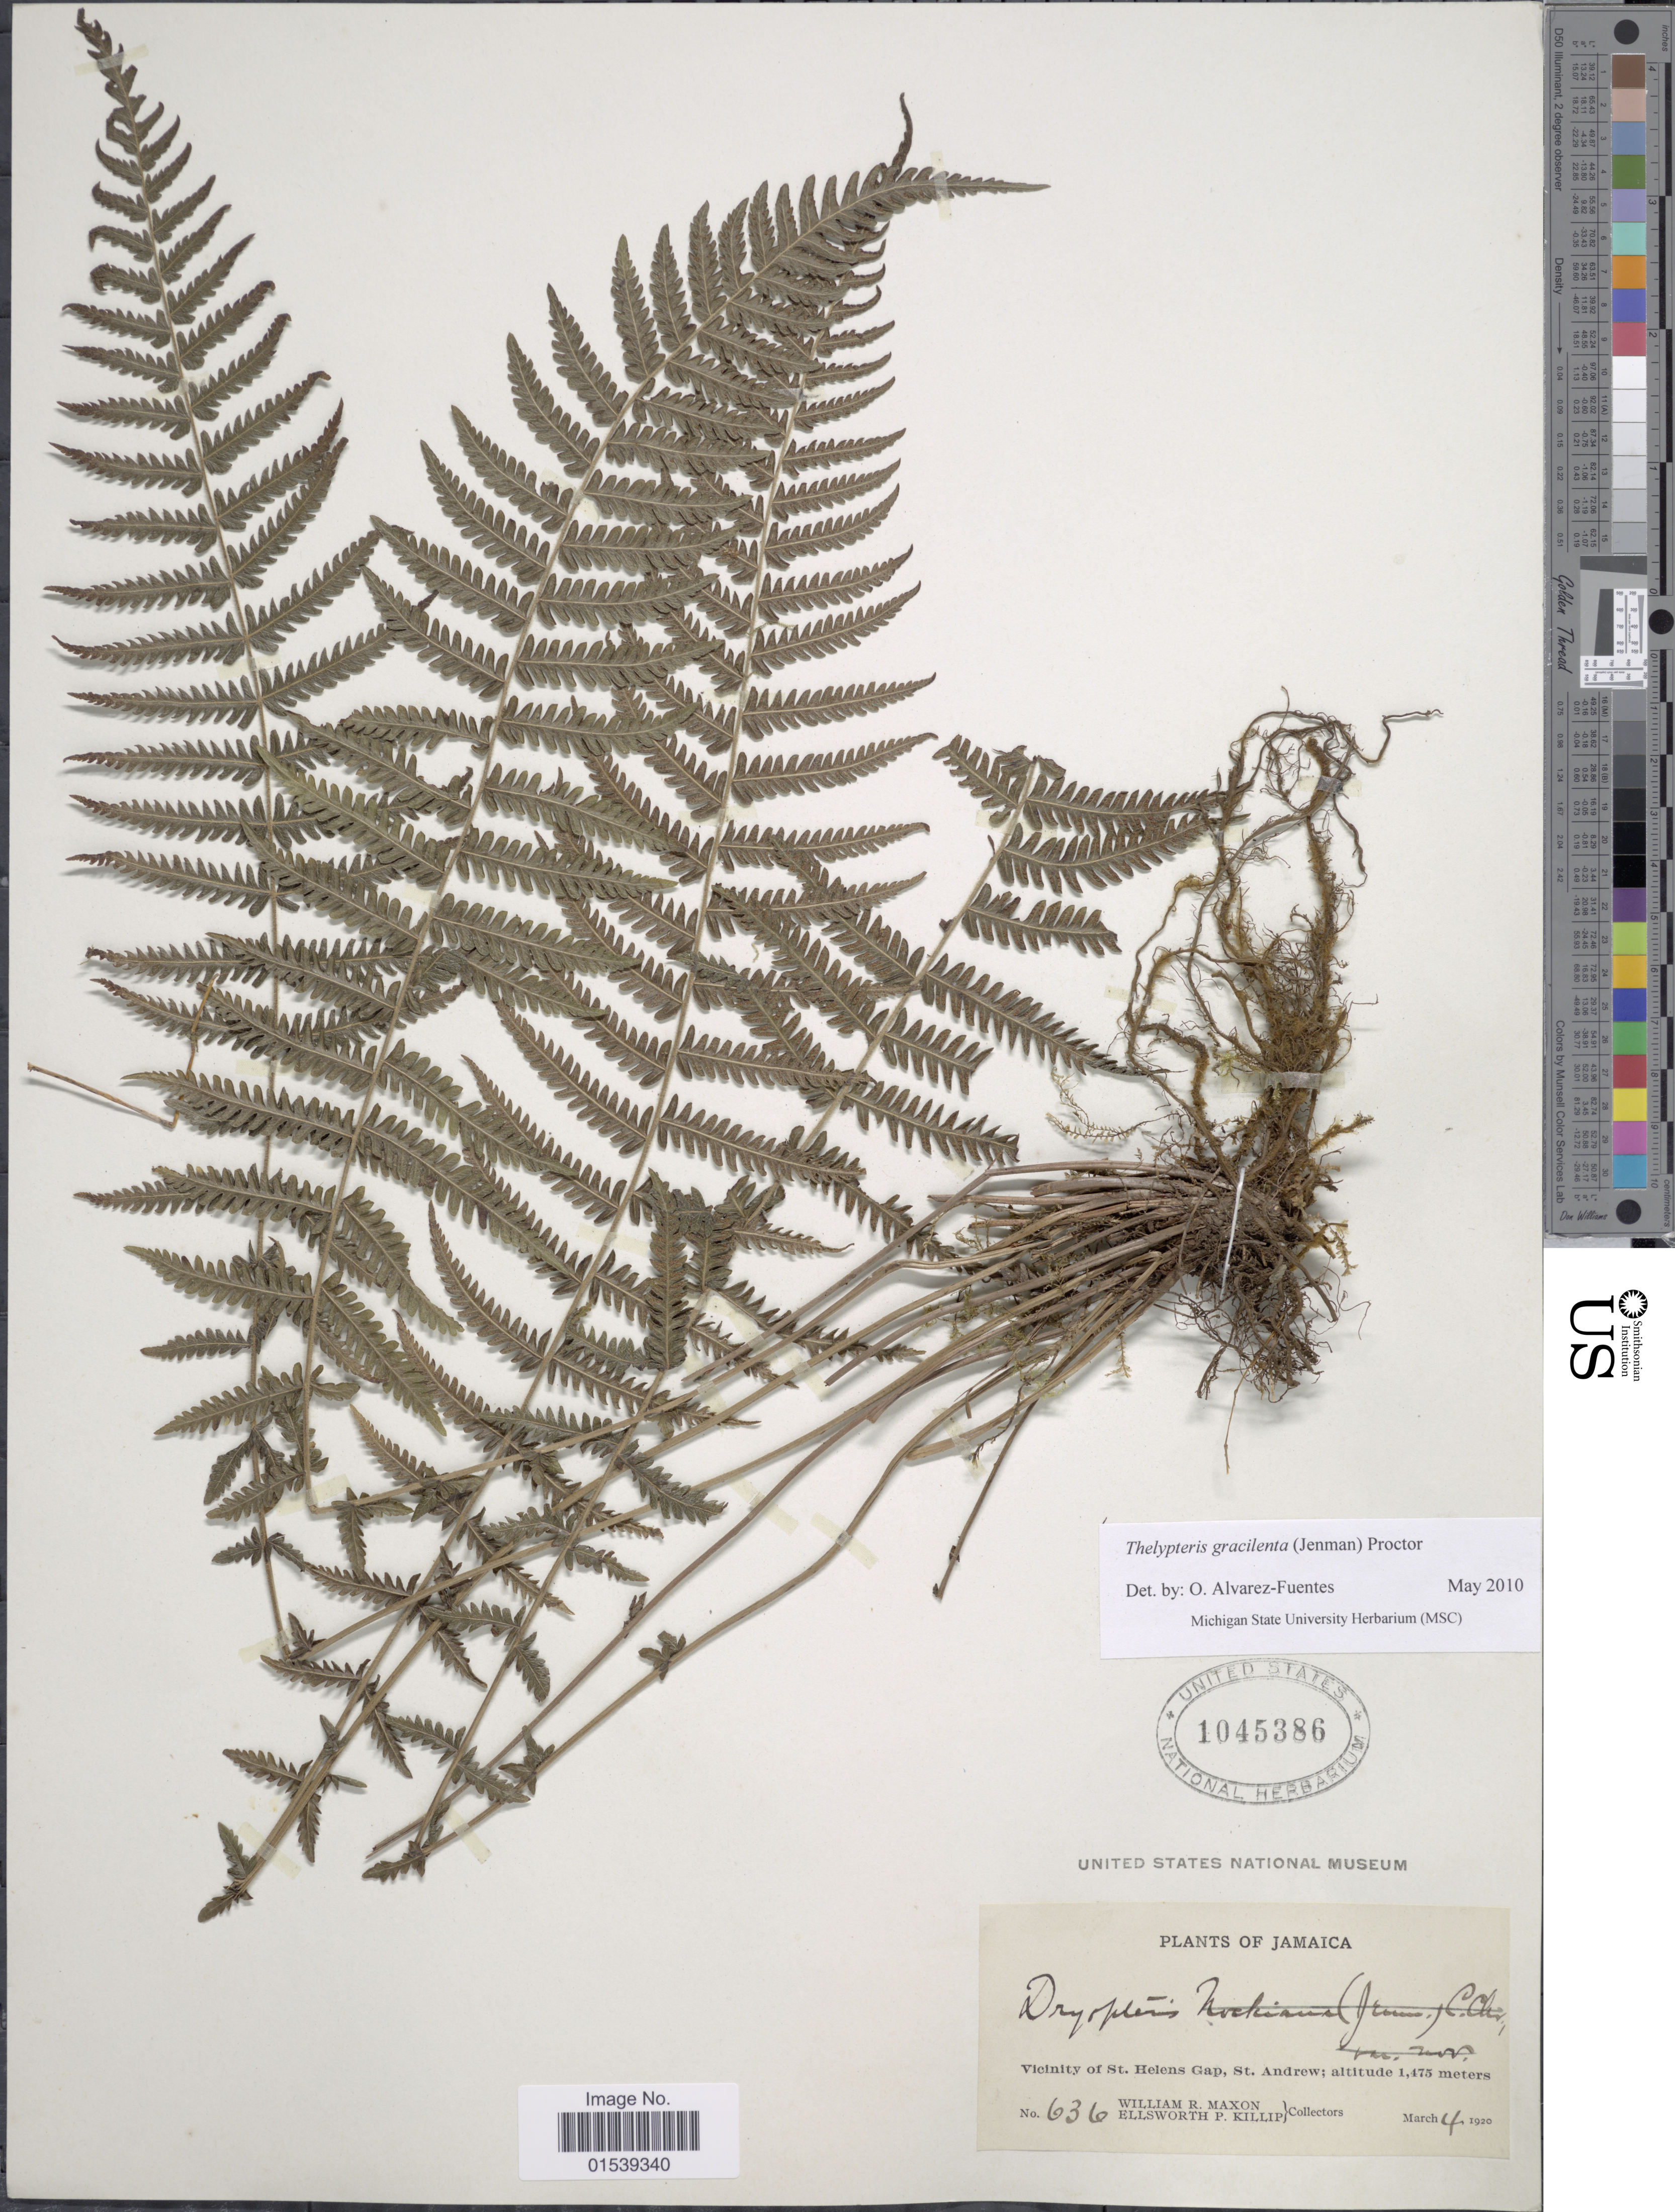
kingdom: Plantae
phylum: Tracheophyta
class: Polypodiopsida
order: Polypodiales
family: Thelypteridaceae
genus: Amauropelta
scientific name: Amauropelta gracilienta (Jenman) comb. nov., ined. 2015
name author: (Jenman)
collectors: W. R. Maxon & E. P. Killip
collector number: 636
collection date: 1920-03-04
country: Jamaica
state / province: Saint Andrew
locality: Vicinity of St. Helens Gap, St. Andrew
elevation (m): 1475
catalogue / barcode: US 1045386